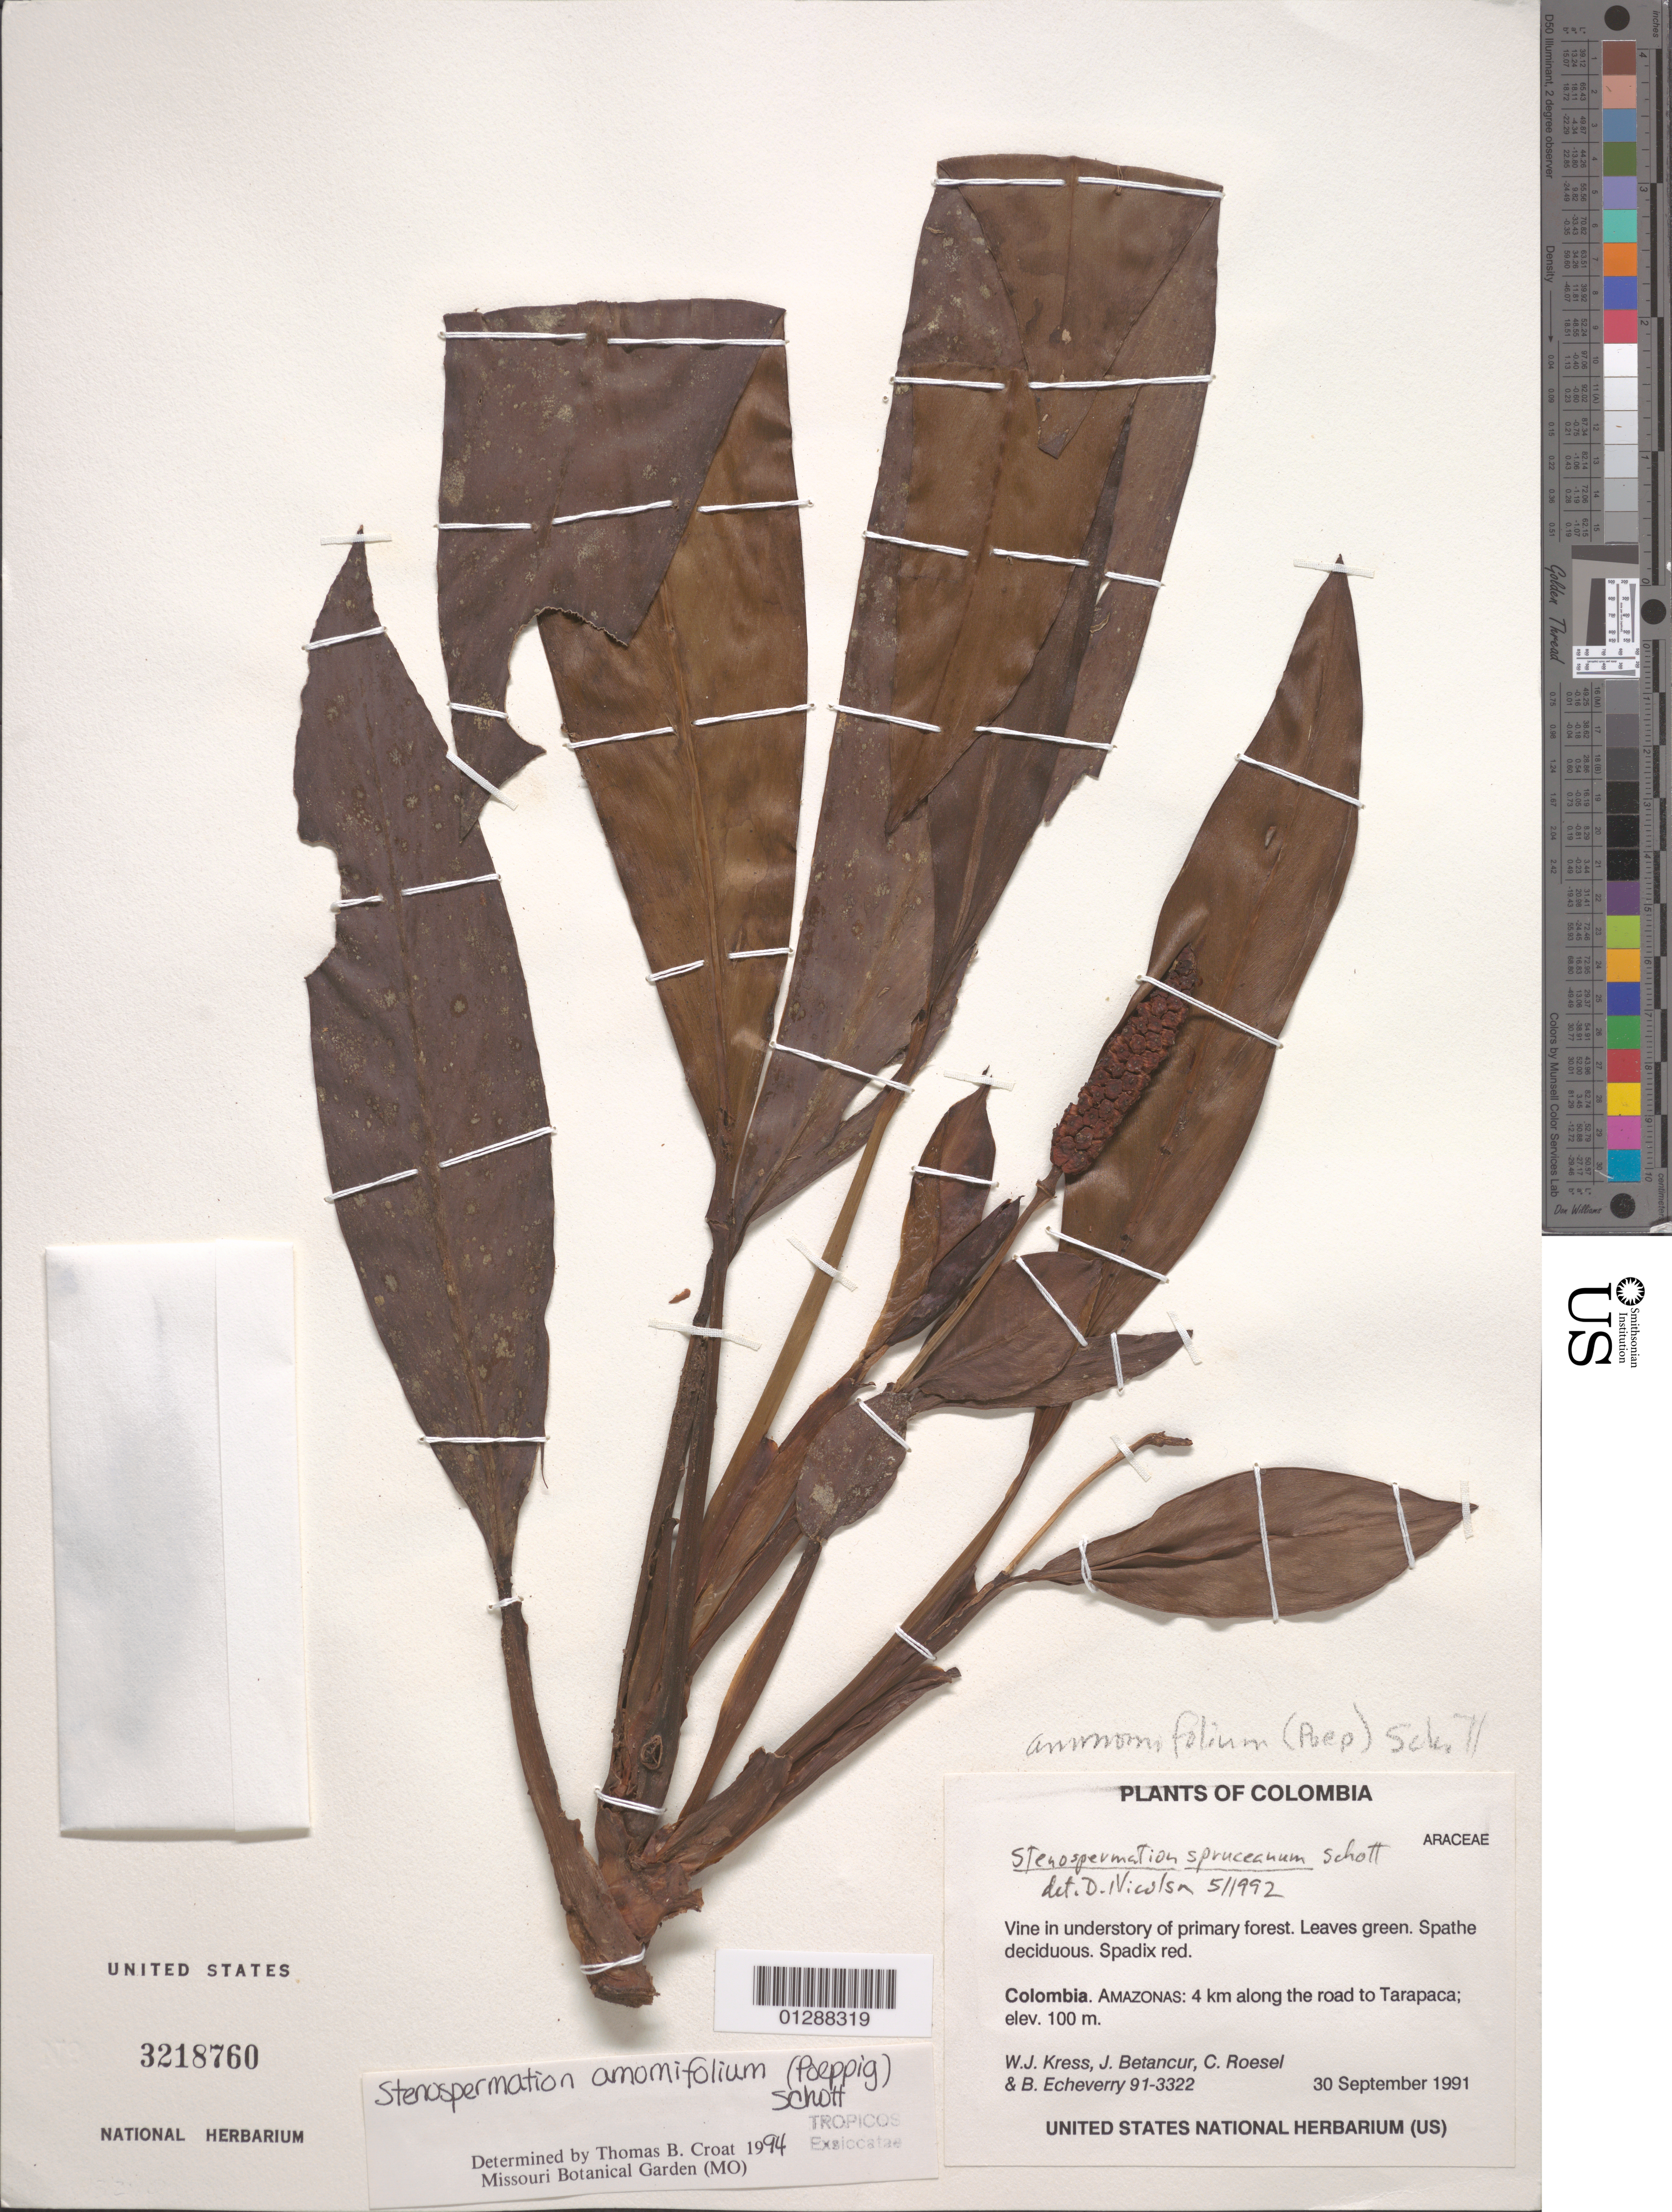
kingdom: Plantae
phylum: Tracheophyta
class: Liliopsida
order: Alismatales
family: Araceae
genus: Stenospermation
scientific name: Stenospermation amomifolium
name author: (Poepp.) Schott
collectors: W. J. Kress, J. Betancur, C. S. Roesel & B. Echeverry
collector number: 91-3322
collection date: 1991-09-30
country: Colombia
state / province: Amazônas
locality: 4 km along the road to Tarapaca.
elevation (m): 100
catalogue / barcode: US 3218760